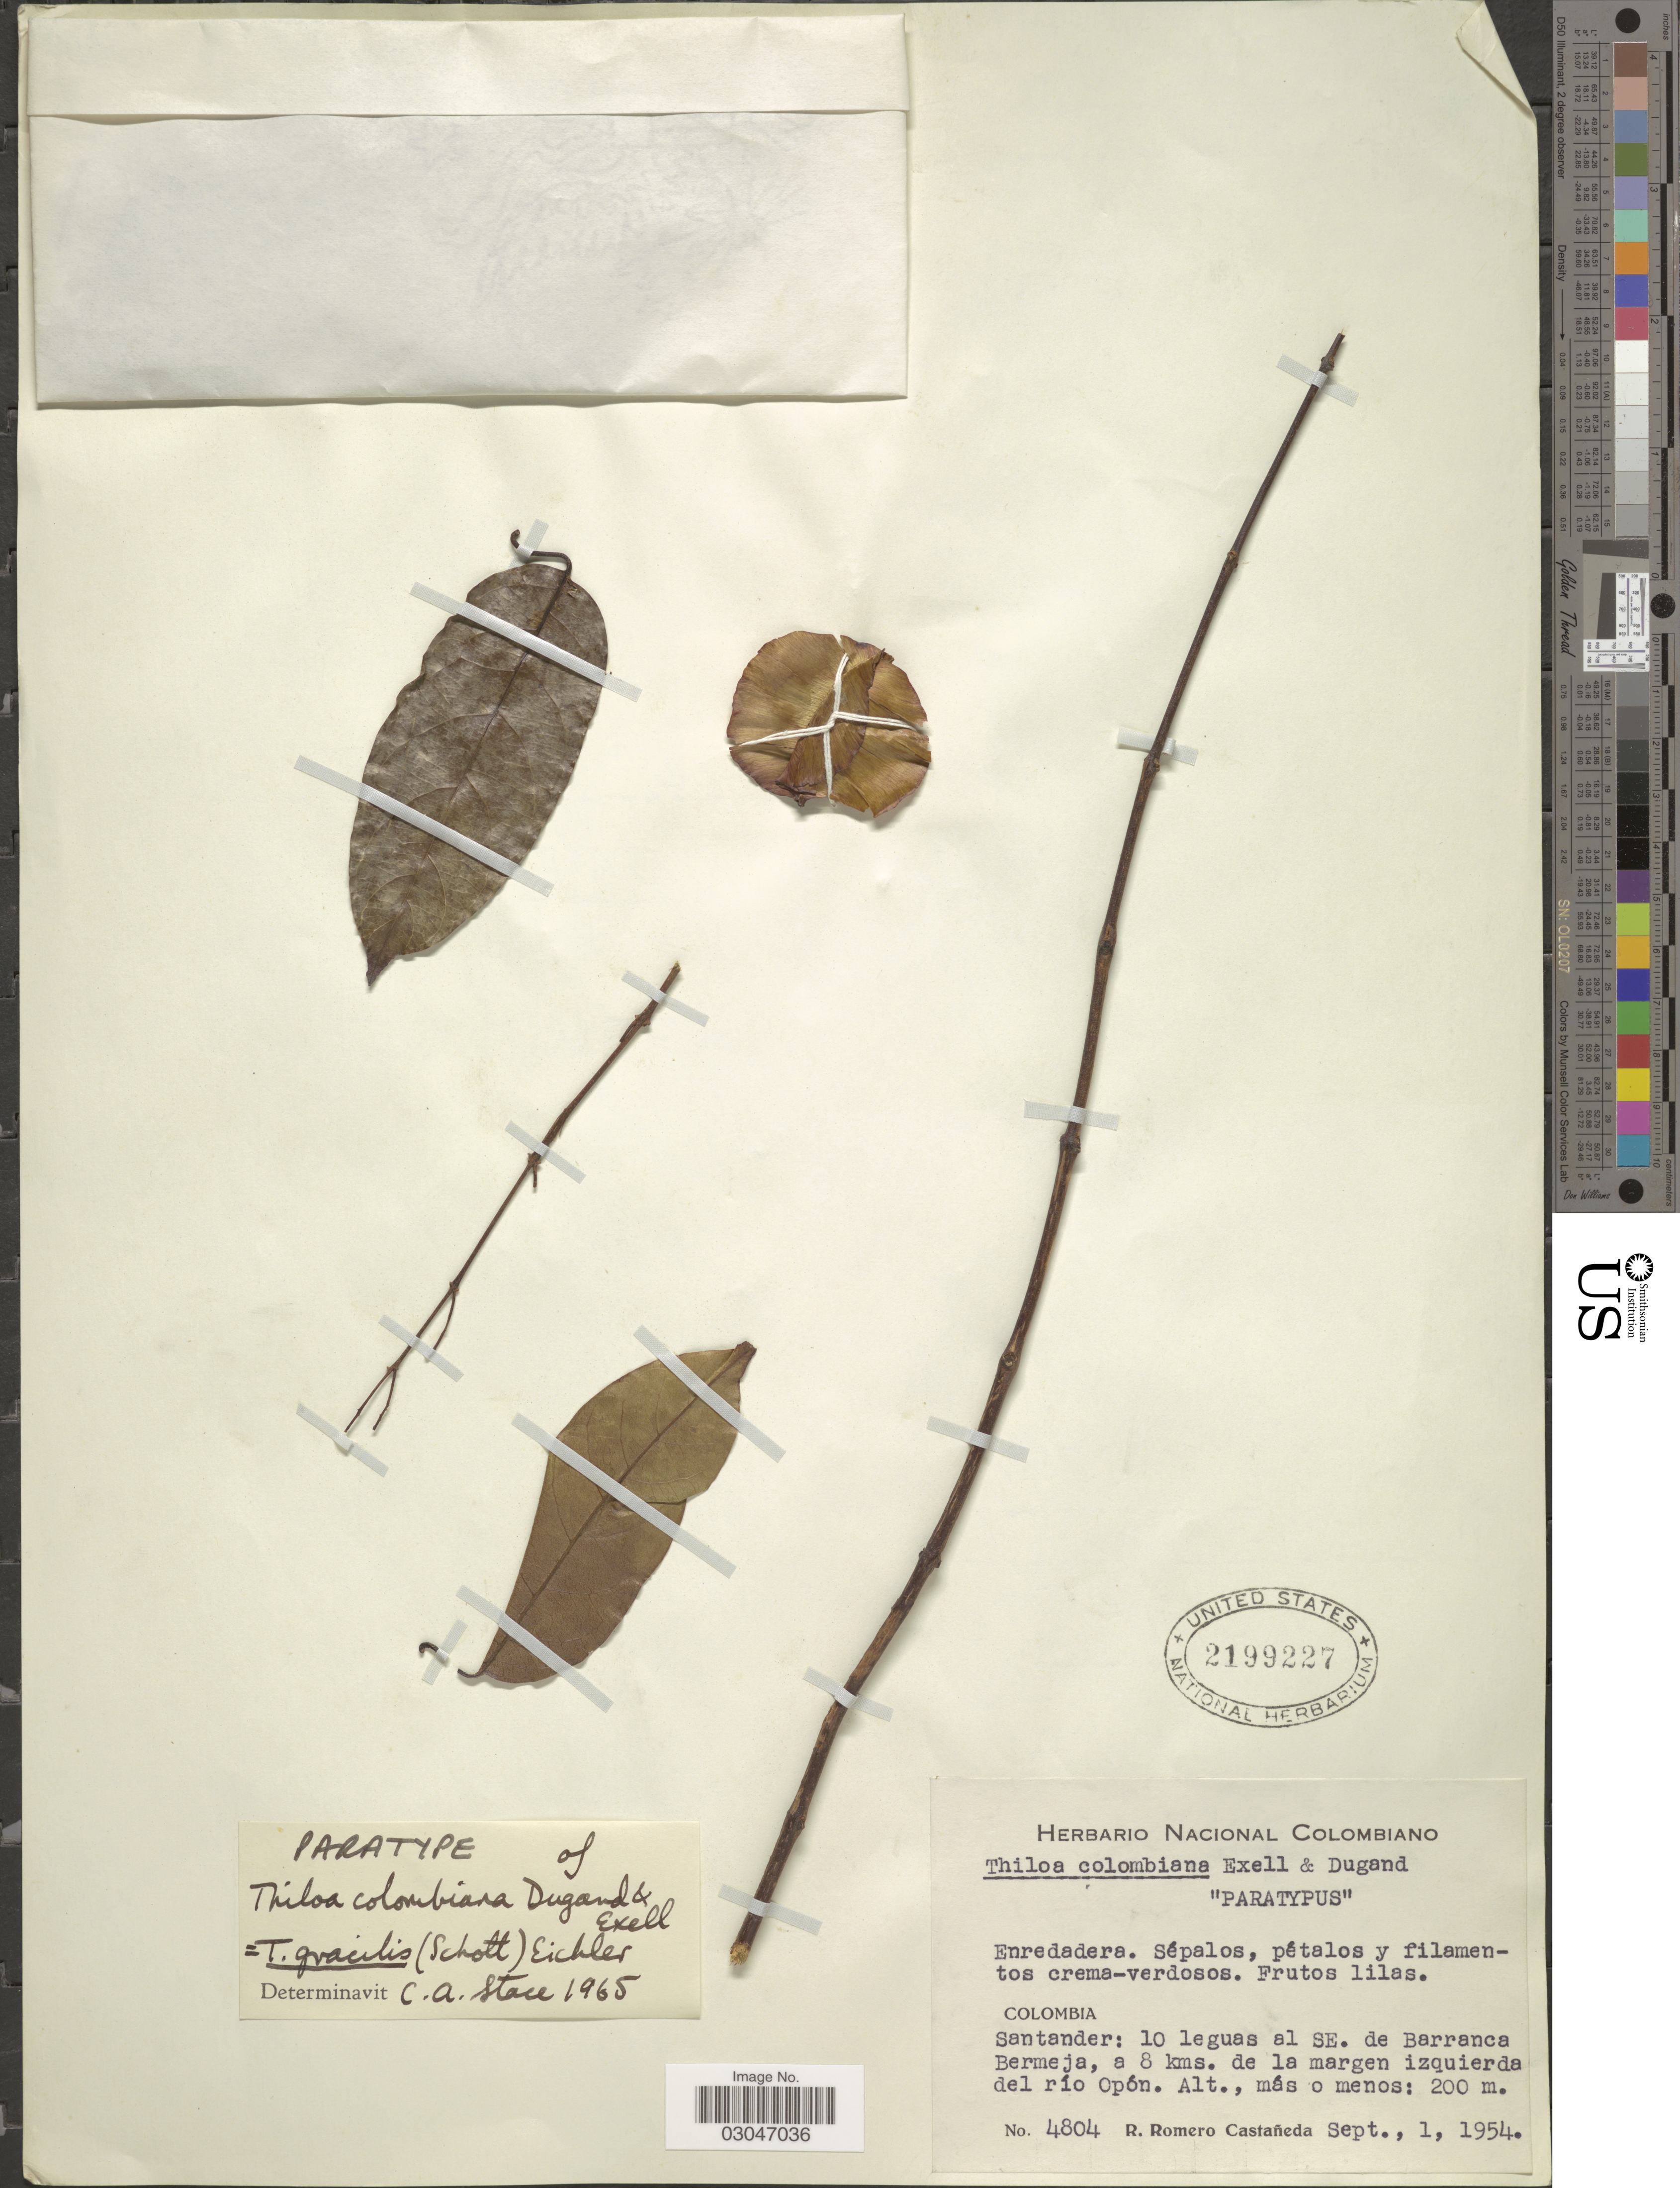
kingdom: Plantae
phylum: Tracheophyta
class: Magnoliopsida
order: Myrtales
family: Combretaceae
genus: Thiloa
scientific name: Thiloa gracilis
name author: (Schott) Eichler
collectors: R. Romero Castañeda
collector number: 4804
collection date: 1954-09-01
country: Colombia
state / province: Santander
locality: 10 leguas al SE. de Barranca Bermeja, a 8 kms. de la margen izquierda del río Opón.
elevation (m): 200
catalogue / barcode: US 2199227